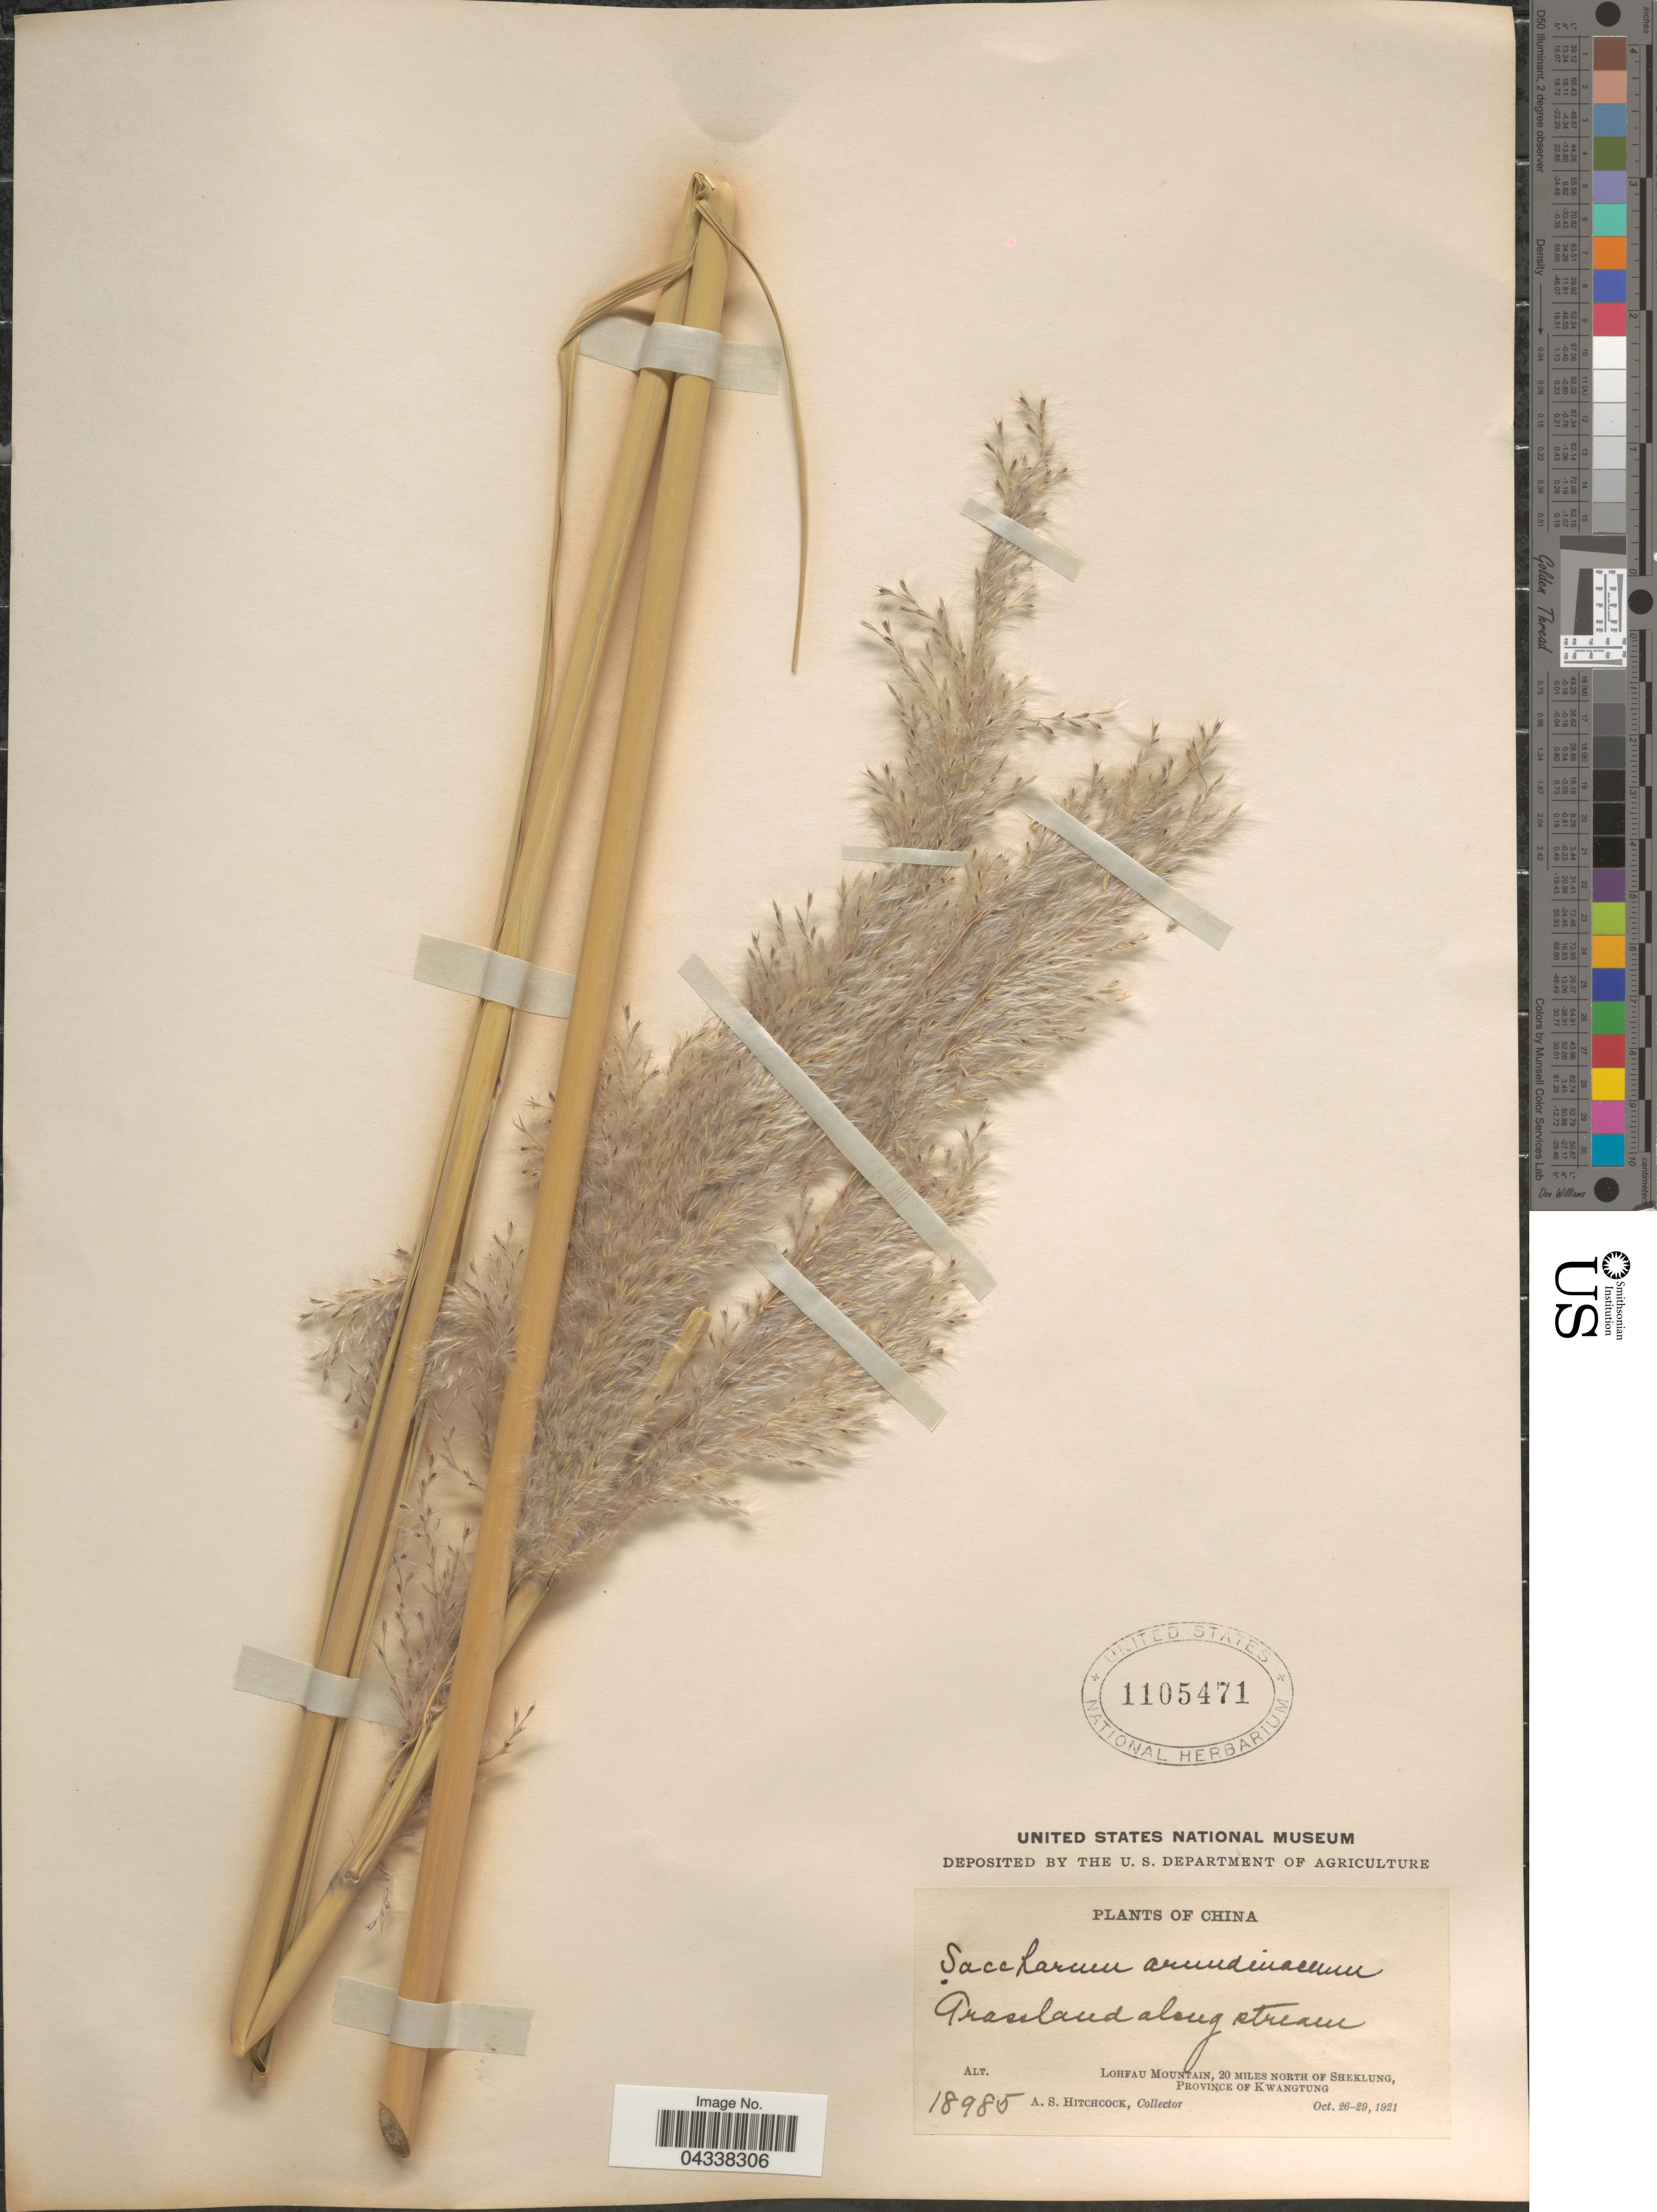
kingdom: Plantae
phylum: Tracheophyta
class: Liliopsida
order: Poales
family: Poaceae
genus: Tripidium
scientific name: Tripidium arundinaceum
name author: (Retz.) Welker et al.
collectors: A. S. Hitchcock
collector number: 18985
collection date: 1921-10-26/1921-10-29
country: China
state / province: Guangdong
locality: Lohfau Mountain, 20 miles north of Sheklung, Province of Kwangtung.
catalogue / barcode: US 1105471